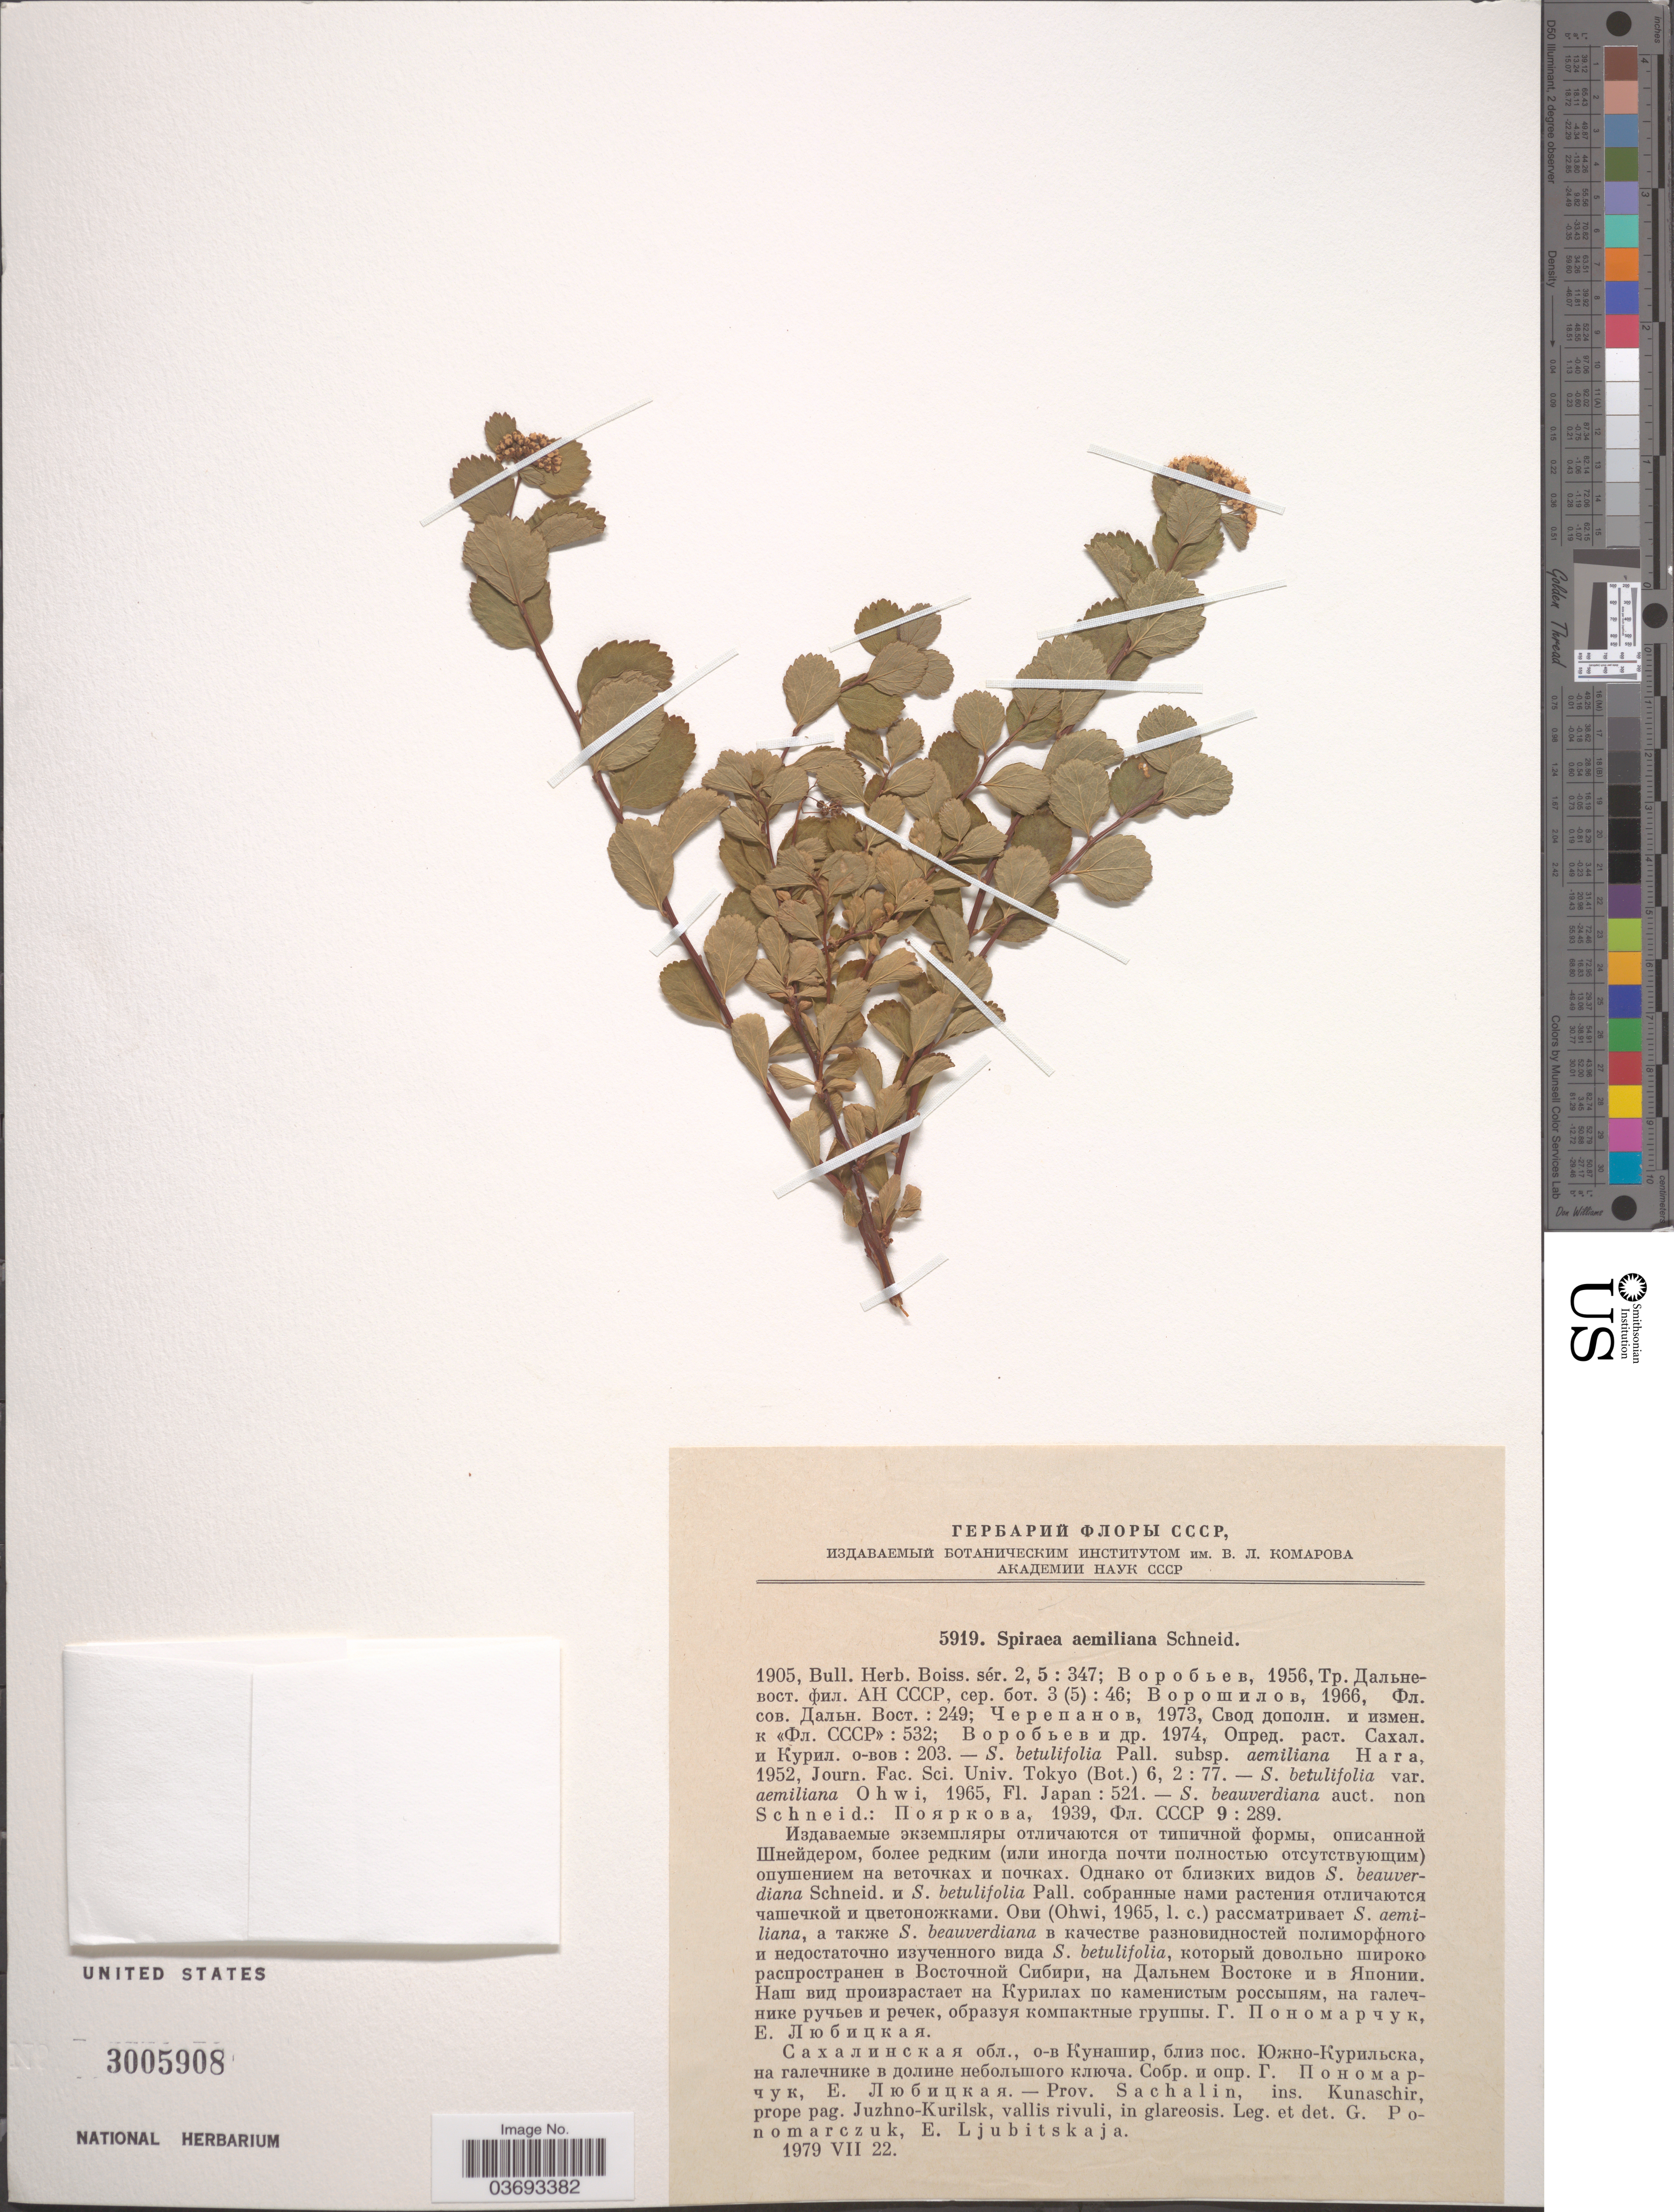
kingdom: Plantae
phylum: Tracheophyta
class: Magnoliopsida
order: Rosales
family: Rosaceae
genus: Spiraea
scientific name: Spiraea aemiliana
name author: C.K. Schneid.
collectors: G. Ponomarczuk & E. Ljubitskaja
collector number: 5919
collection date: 1979-07-22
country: Russian Federation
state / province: Sakhalin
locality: Prov. Sachalin, ins. Kunaschir, prope pag. Juzhno-Kurilsk, vallis rivuli, in glareosis.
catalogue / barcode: US 3005908